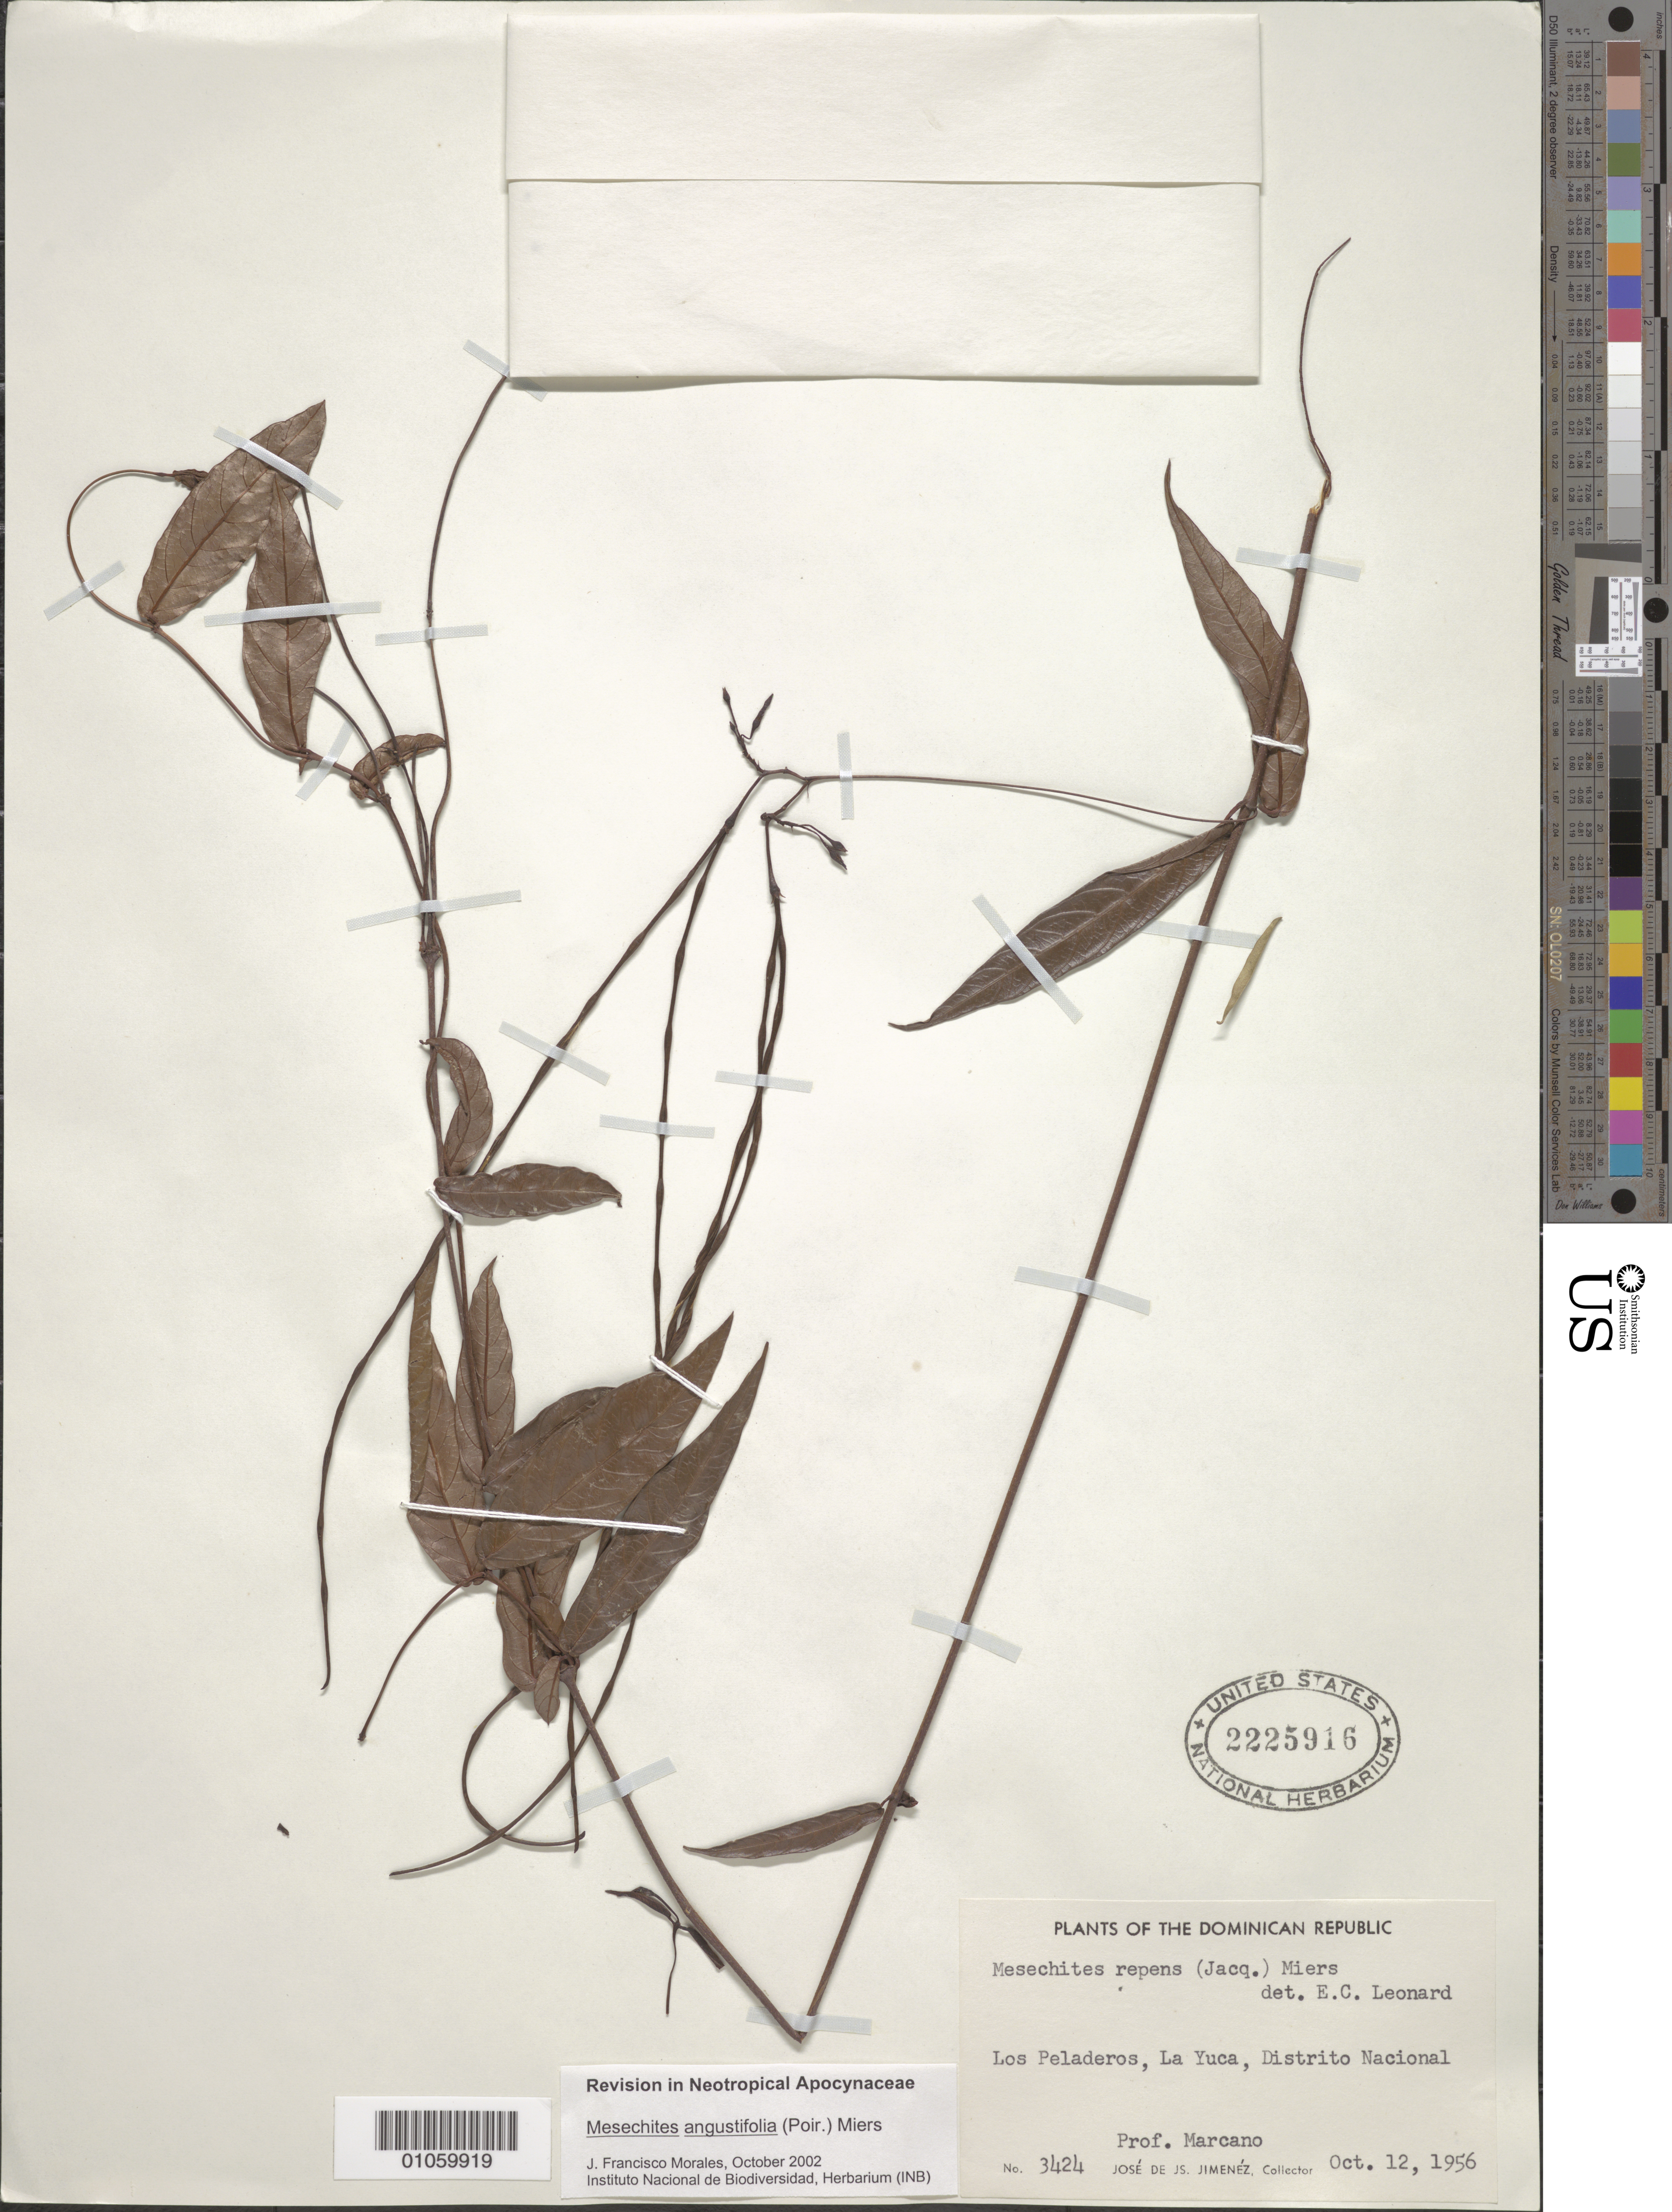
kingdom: Plantae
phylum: Tracheophyta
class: Magnoliopsida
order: Gentianales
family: Apocynaceae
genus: Mesechites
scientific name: Mesechites angustifolius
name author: (Poir.) Miers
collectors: E. J. Marcano F. & J. J. Jiménez Almonte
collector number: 3424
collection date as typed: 12 Oct 1956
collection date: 1956-10-12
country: Dominican Republic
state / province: La Vega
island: Hispaniola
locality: Los Peladeros, La Yuca, Districto Nacional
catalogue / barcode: US 2225916